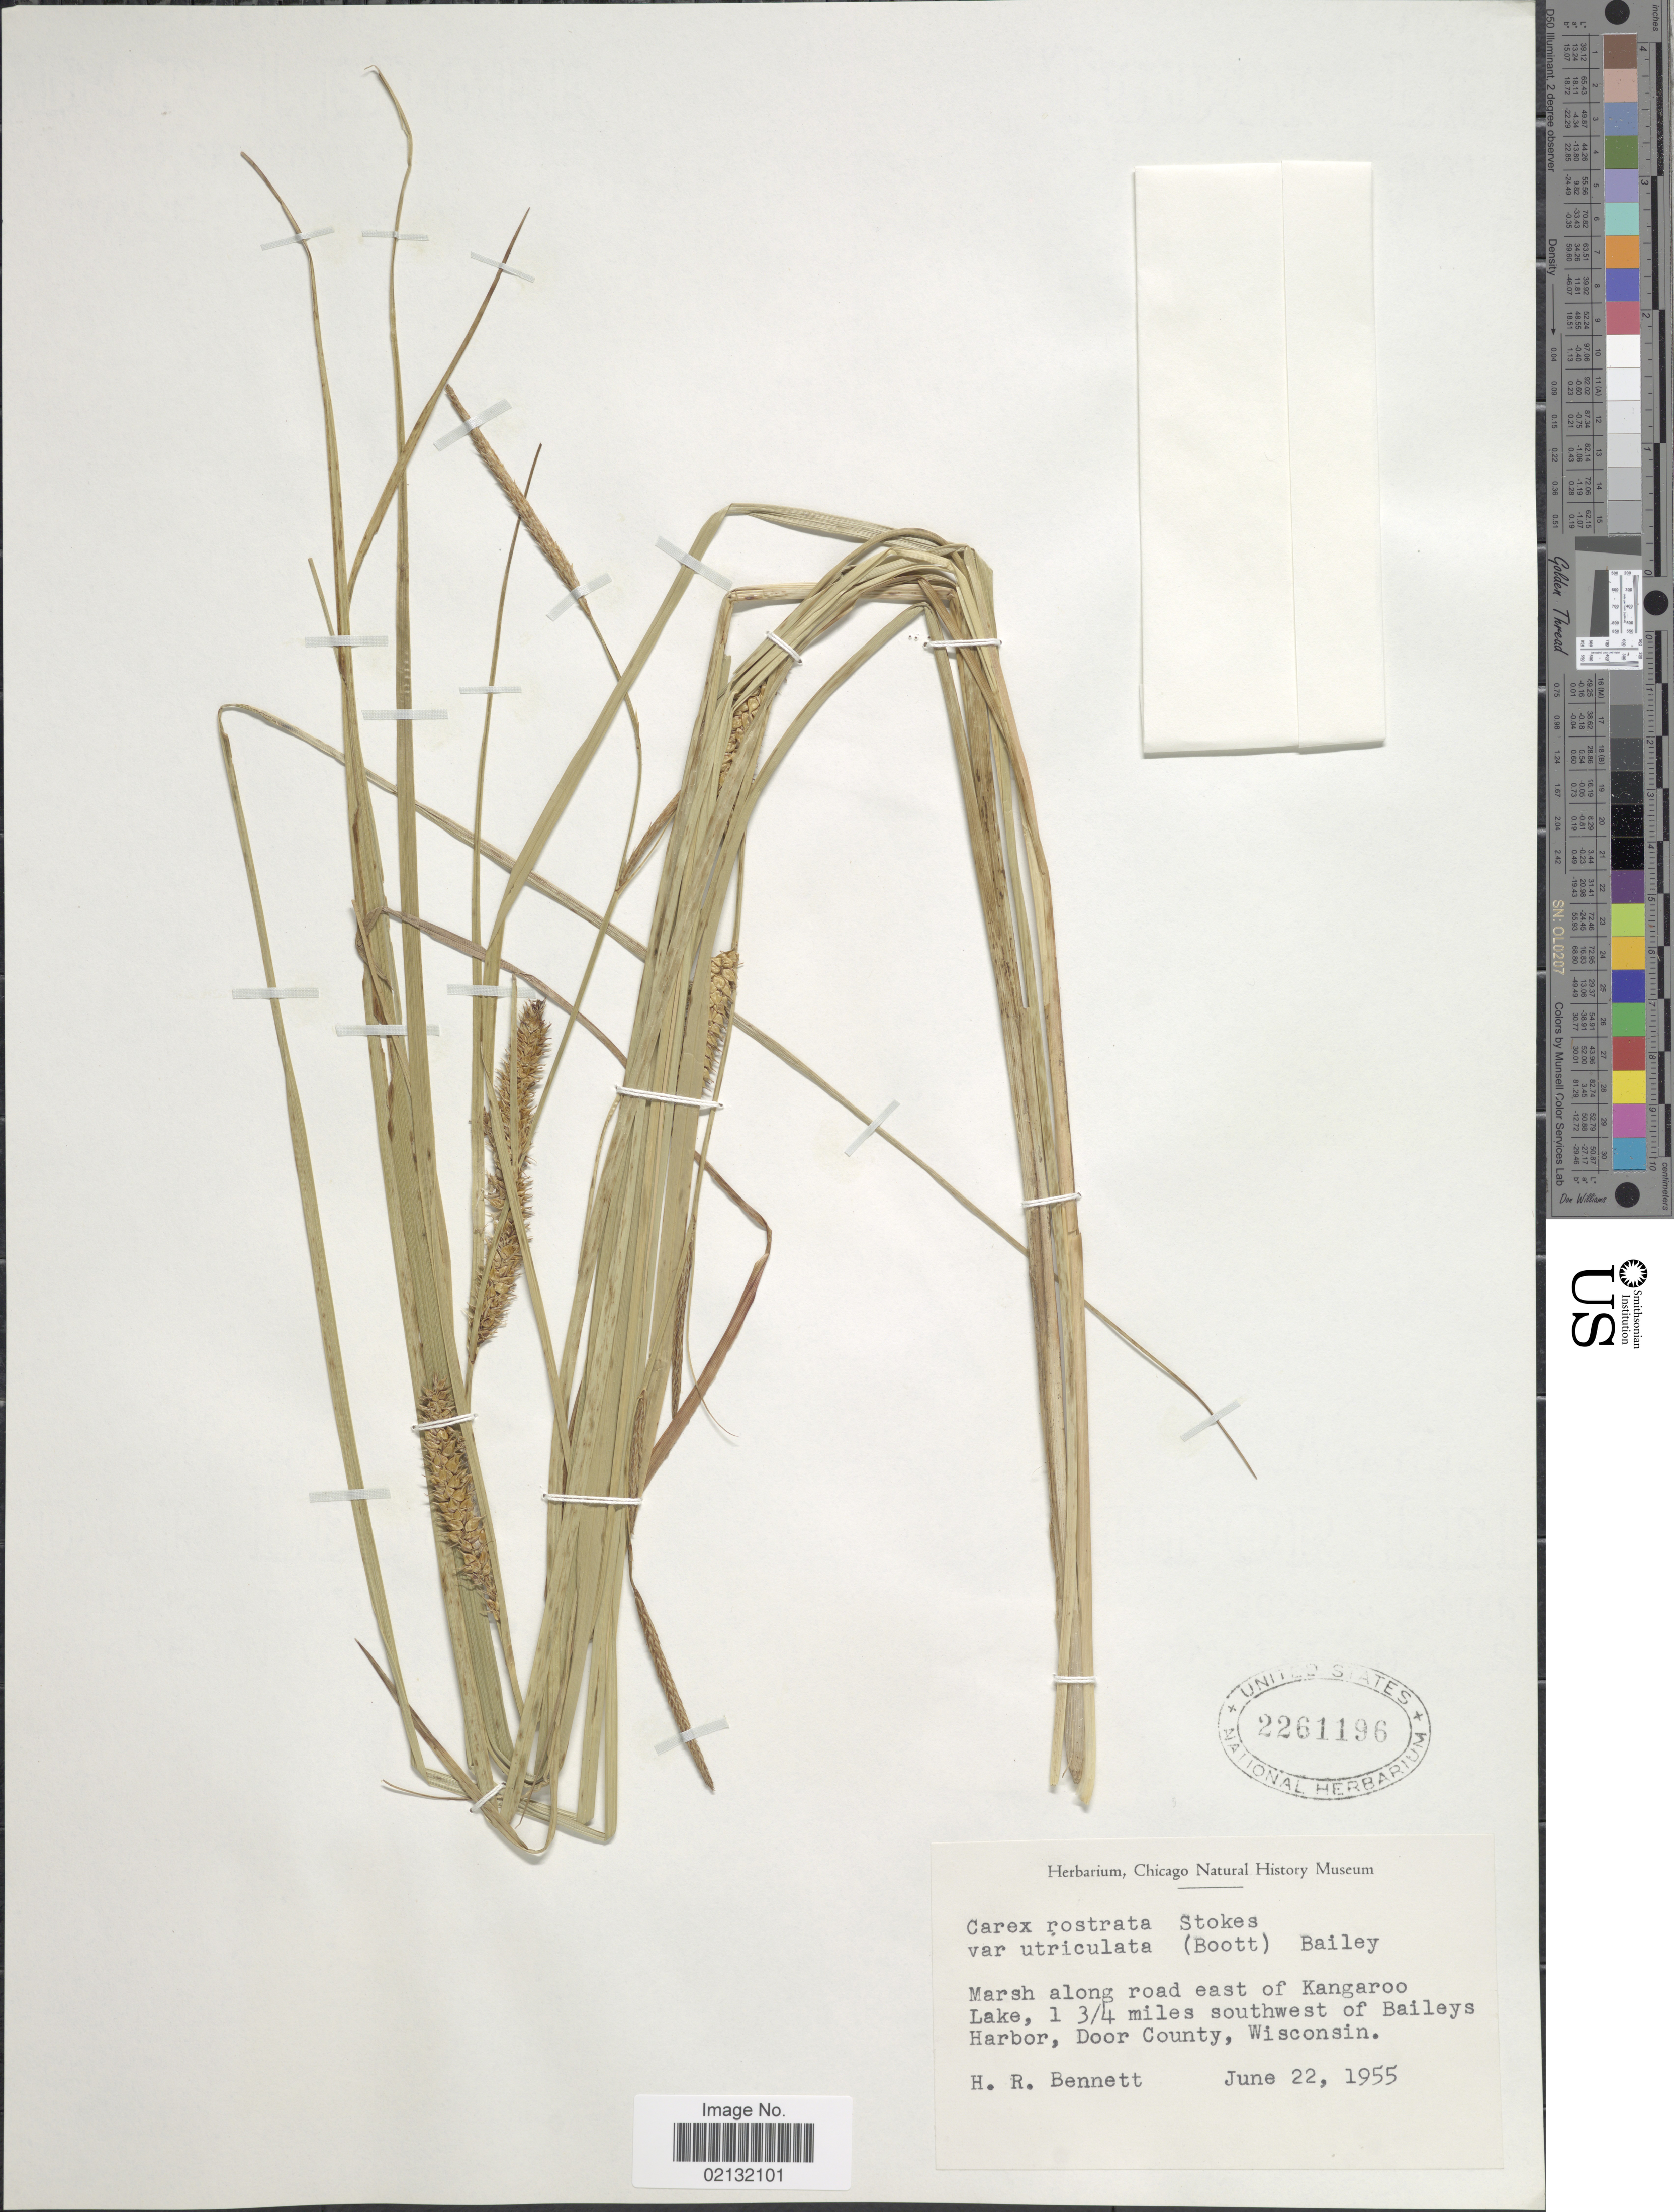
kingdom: Plantae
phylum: Tracheophyta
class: Liliopsida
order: Poales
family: Cyperaceae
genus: Carex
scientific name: Carex rostrata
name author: Stokes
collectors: H. R. Bennett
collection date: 1955-06-22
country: United States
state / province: Wisconsin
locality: Marsh along road east of Kangaroo Lake, 1 3/4 miles southwest of Baileys harbor, Door County, Wisconsin.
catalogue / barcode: US 2261196